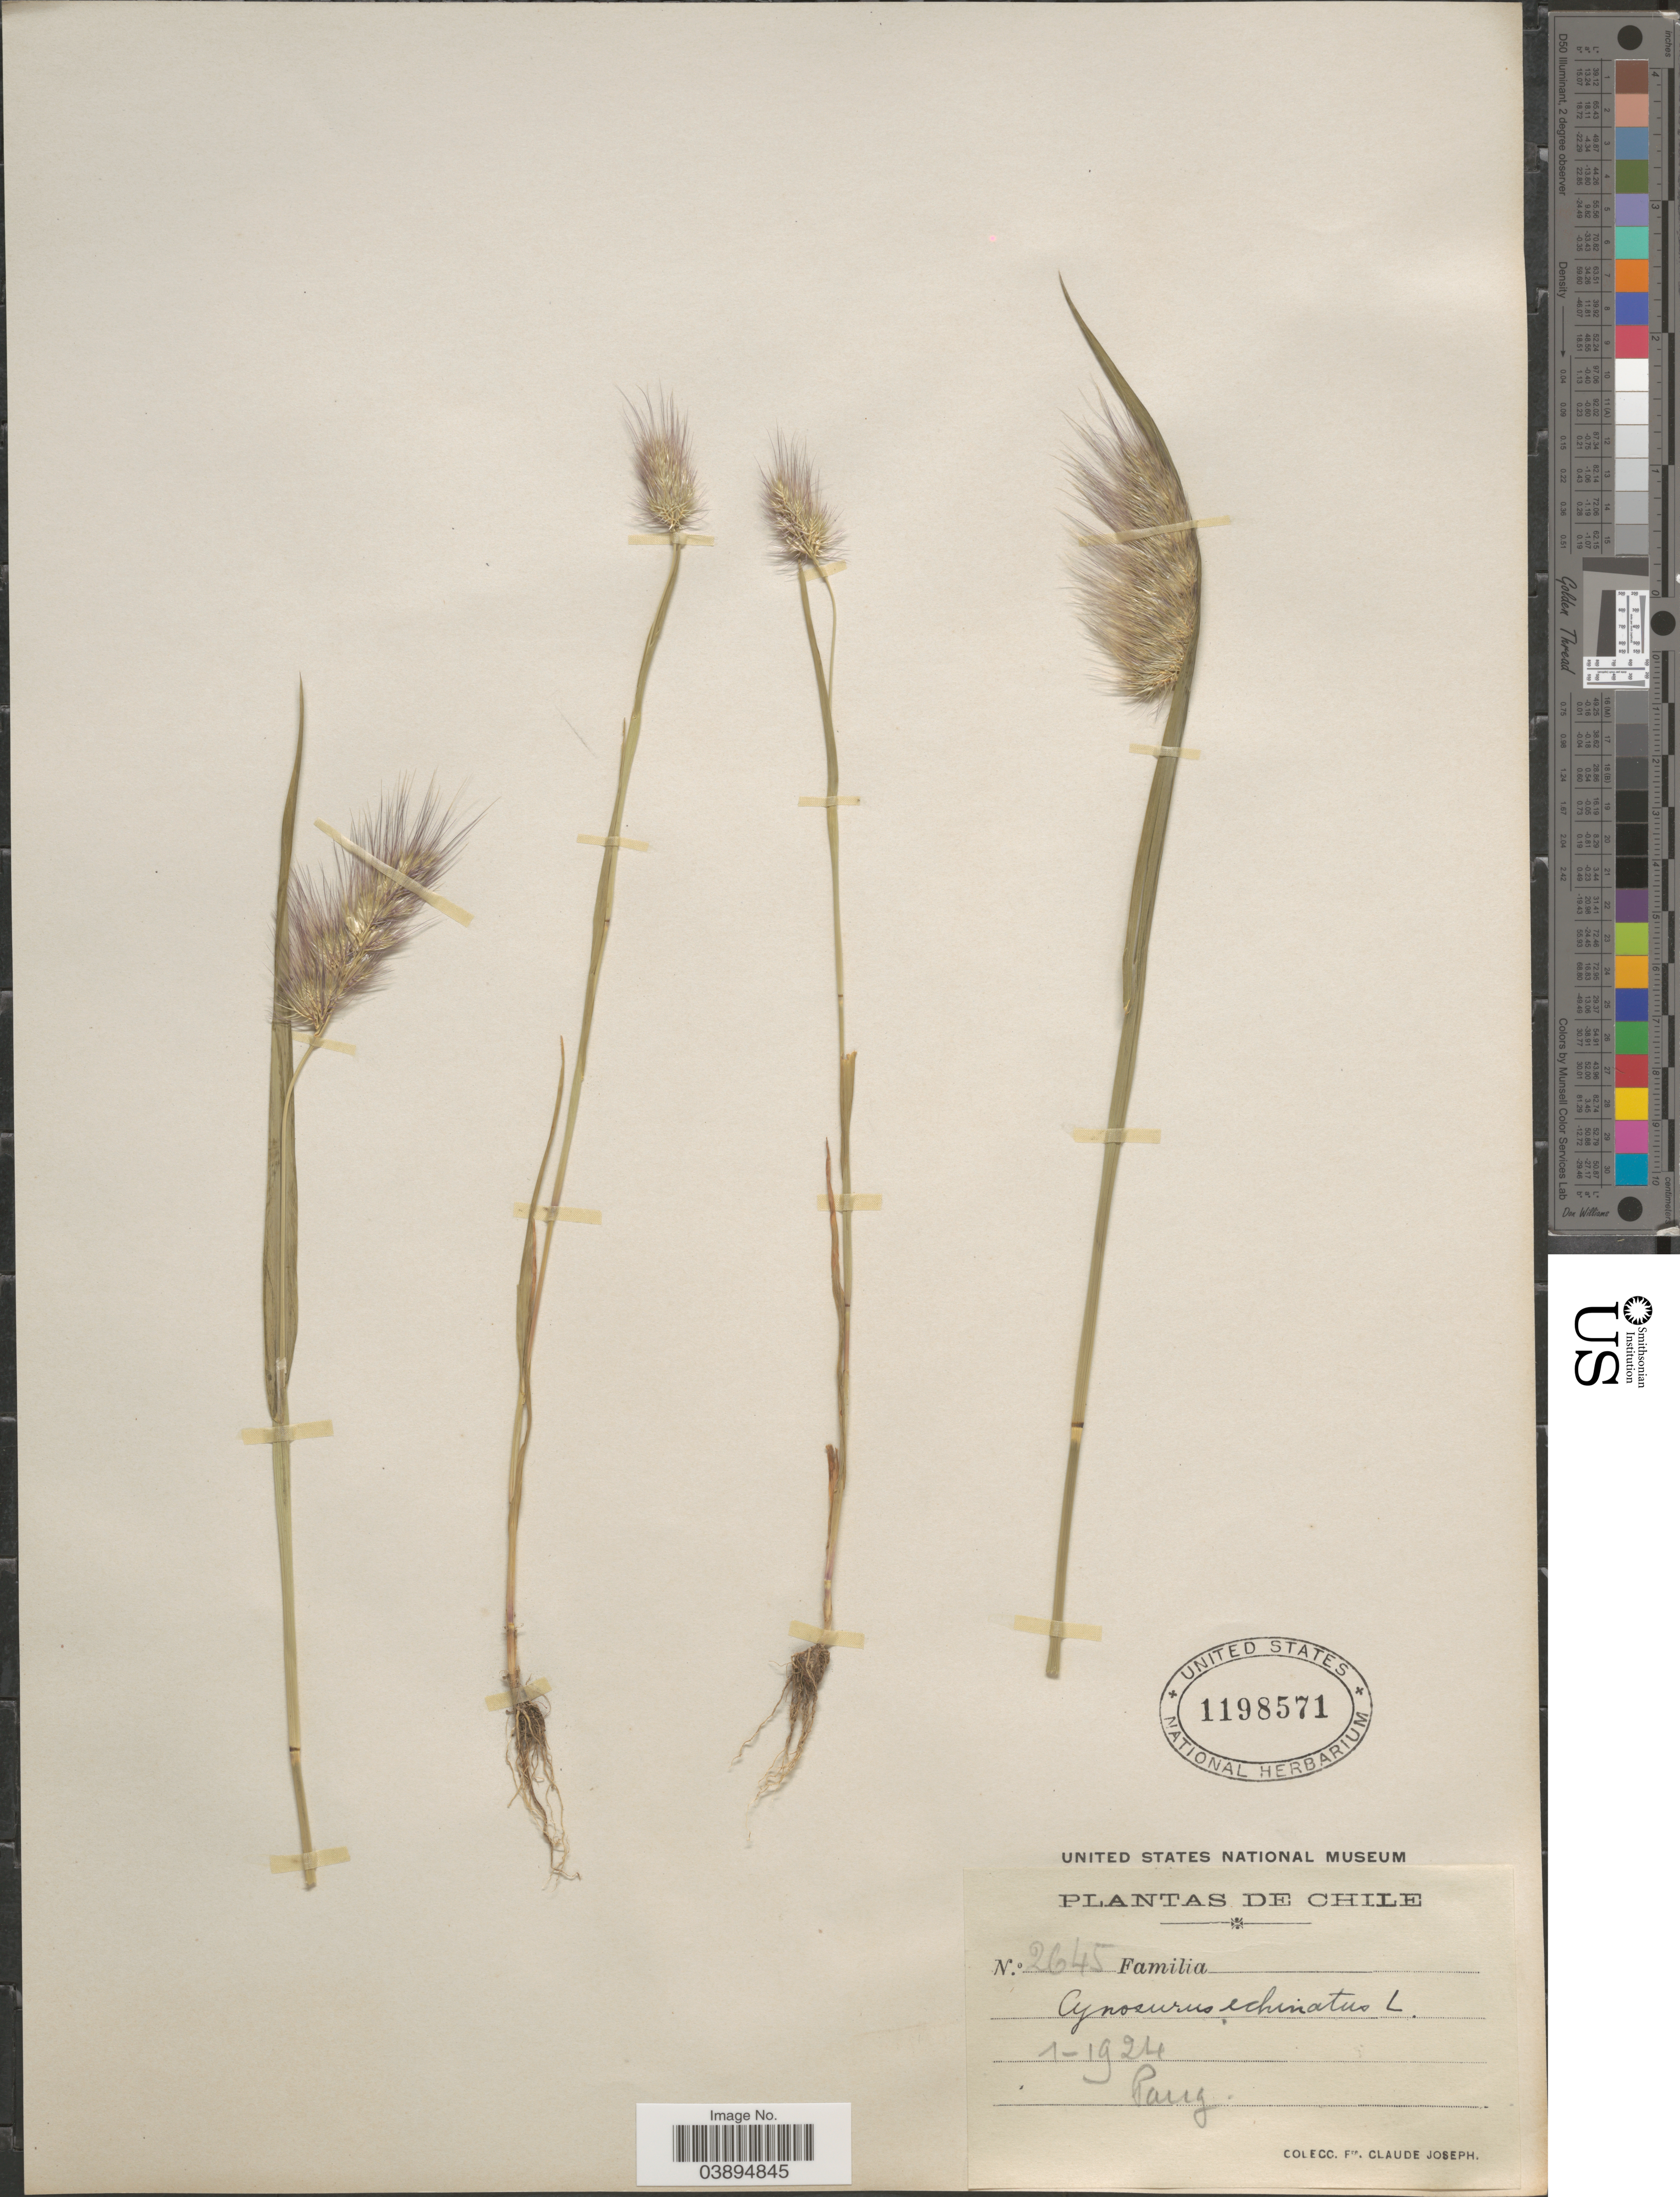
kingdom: Plantae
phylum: Tracheophyta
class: Liliopsida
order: Poales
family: Poaceae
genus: Cynosurus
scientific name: Cynosurus echinatus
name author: L.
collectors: Bro. Claude-Joseph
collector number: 2645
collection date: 1924-01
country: Chile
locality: Paug.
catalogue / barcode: US 1198571